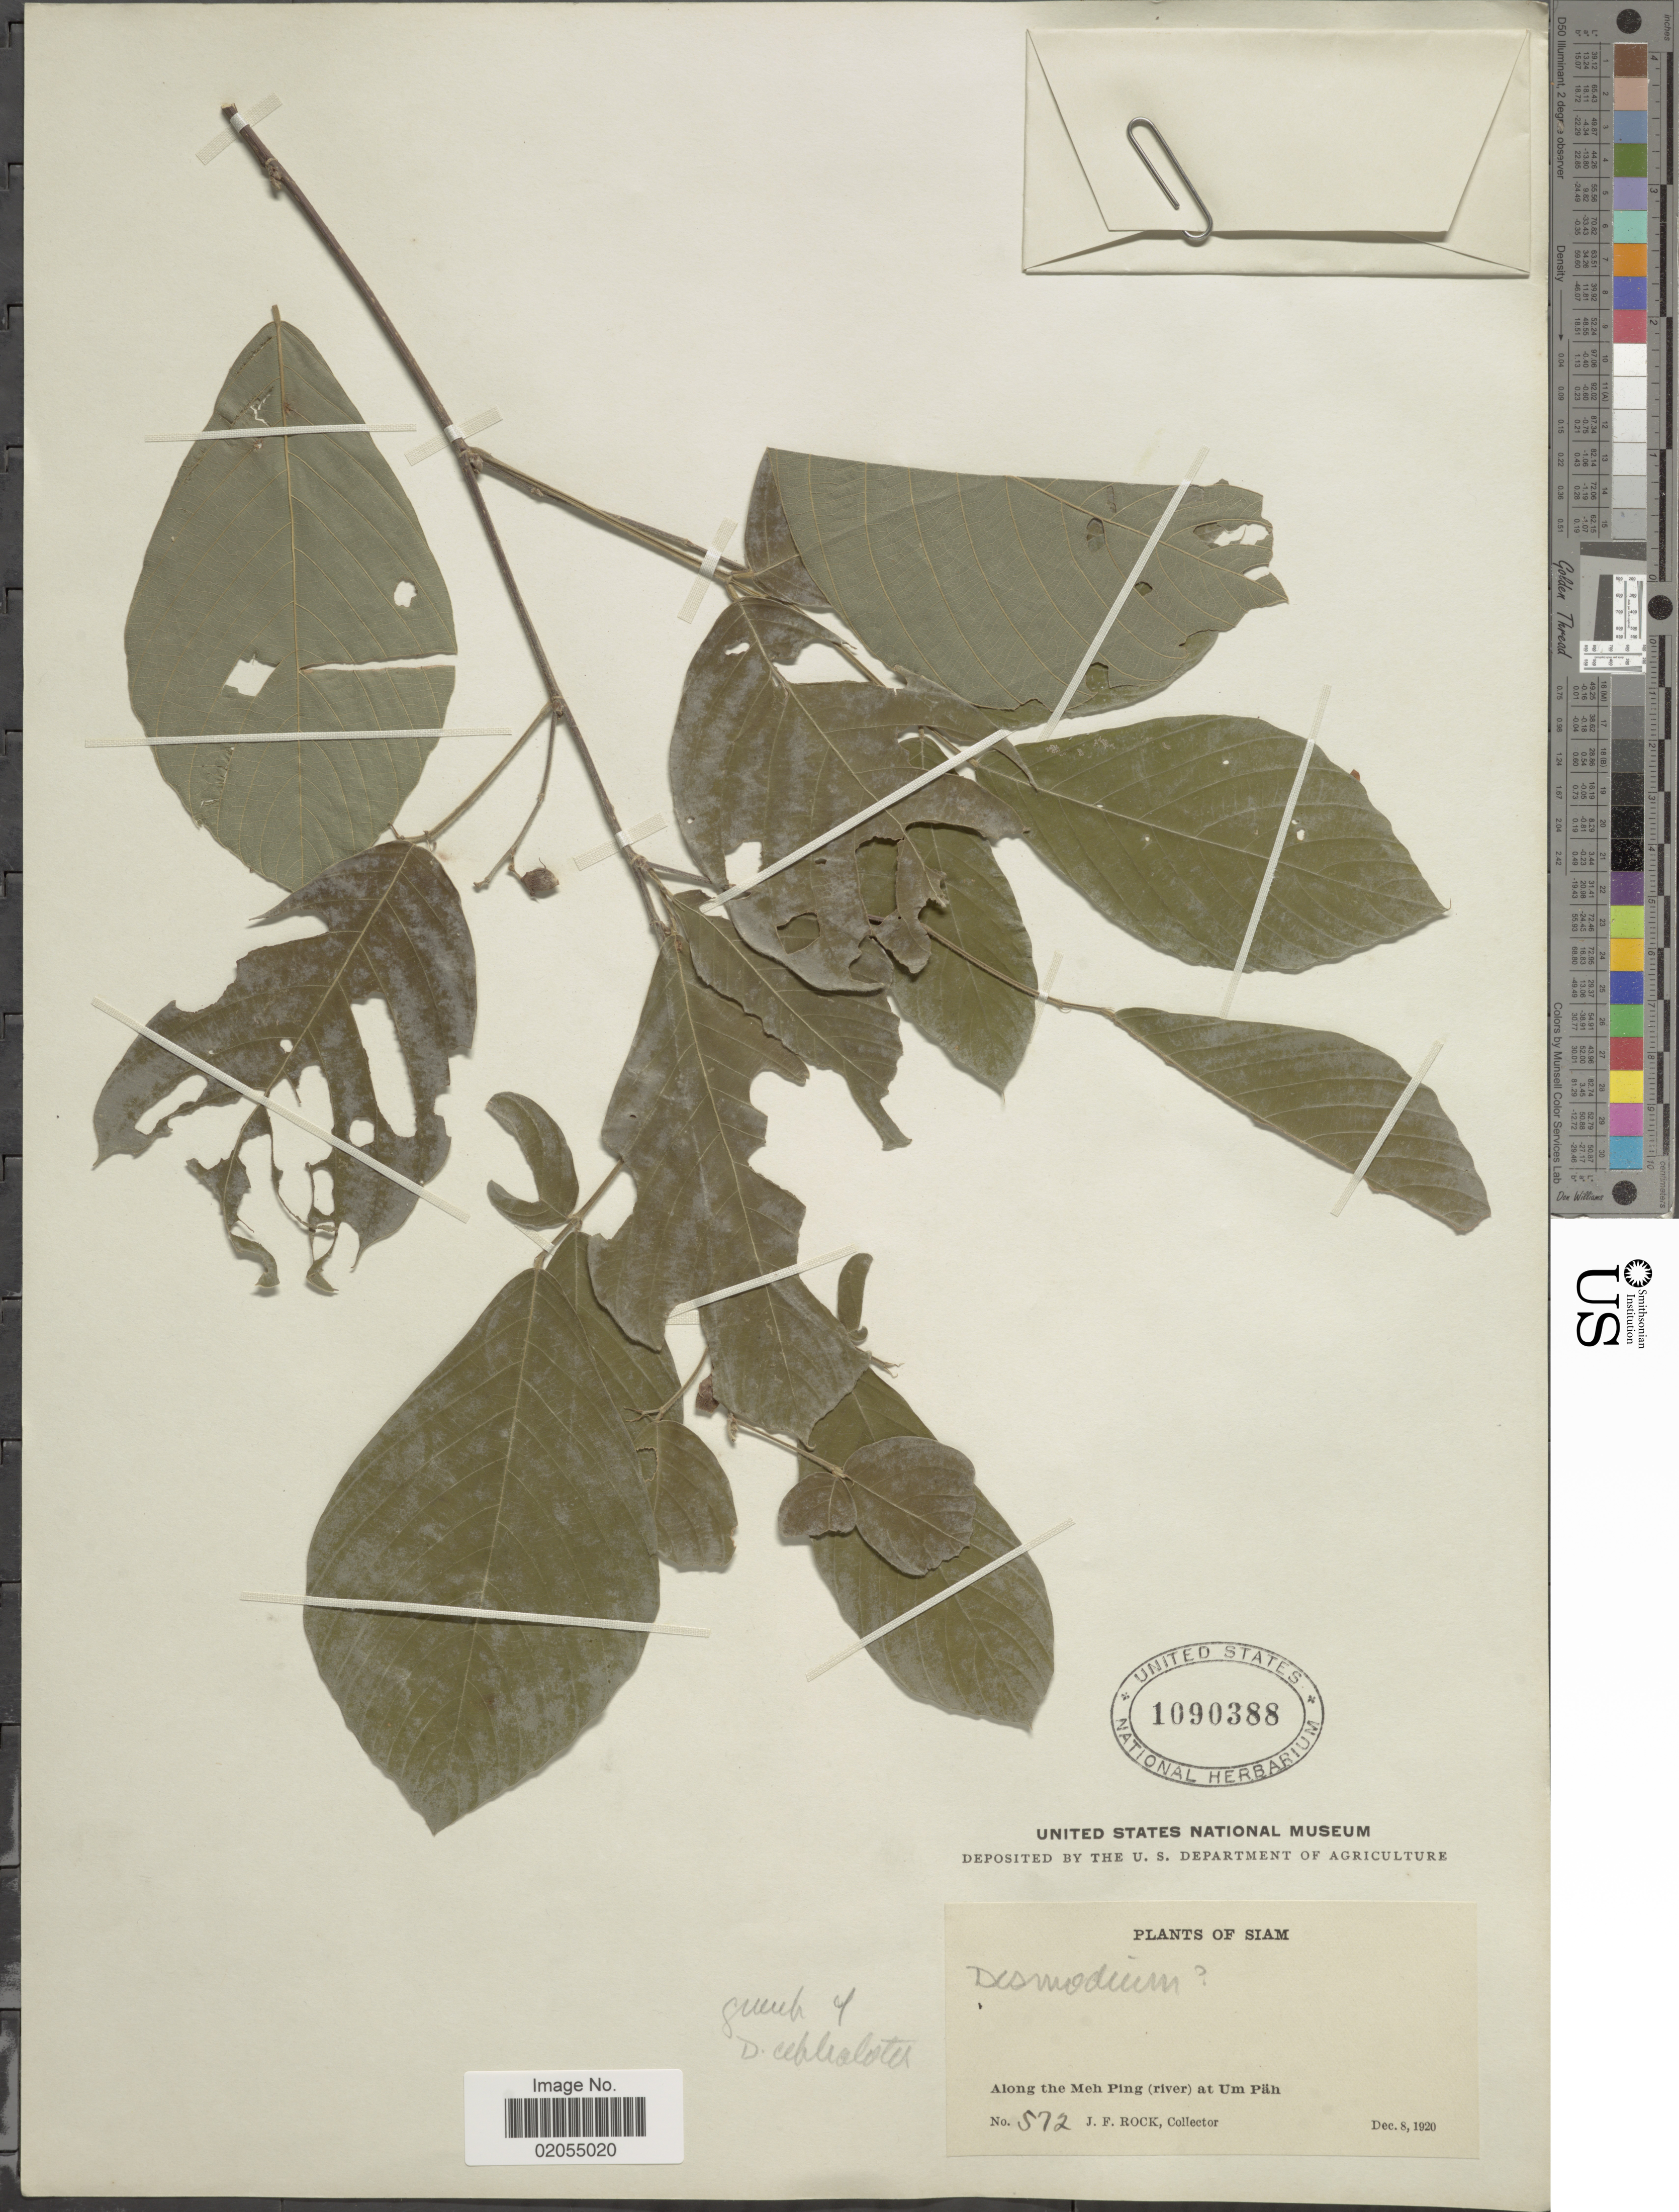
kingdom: Plantae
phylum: Tracheophyta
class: Magnoliopsida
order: Fabales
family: Fabaceae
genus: Desmodium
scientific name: Desmodium sp.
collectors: J. Rock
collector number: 572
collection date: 1920-12-08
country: Thailand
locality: Siam. Along the Meh Ping (river) at Um Pän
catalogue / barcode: US 1090388